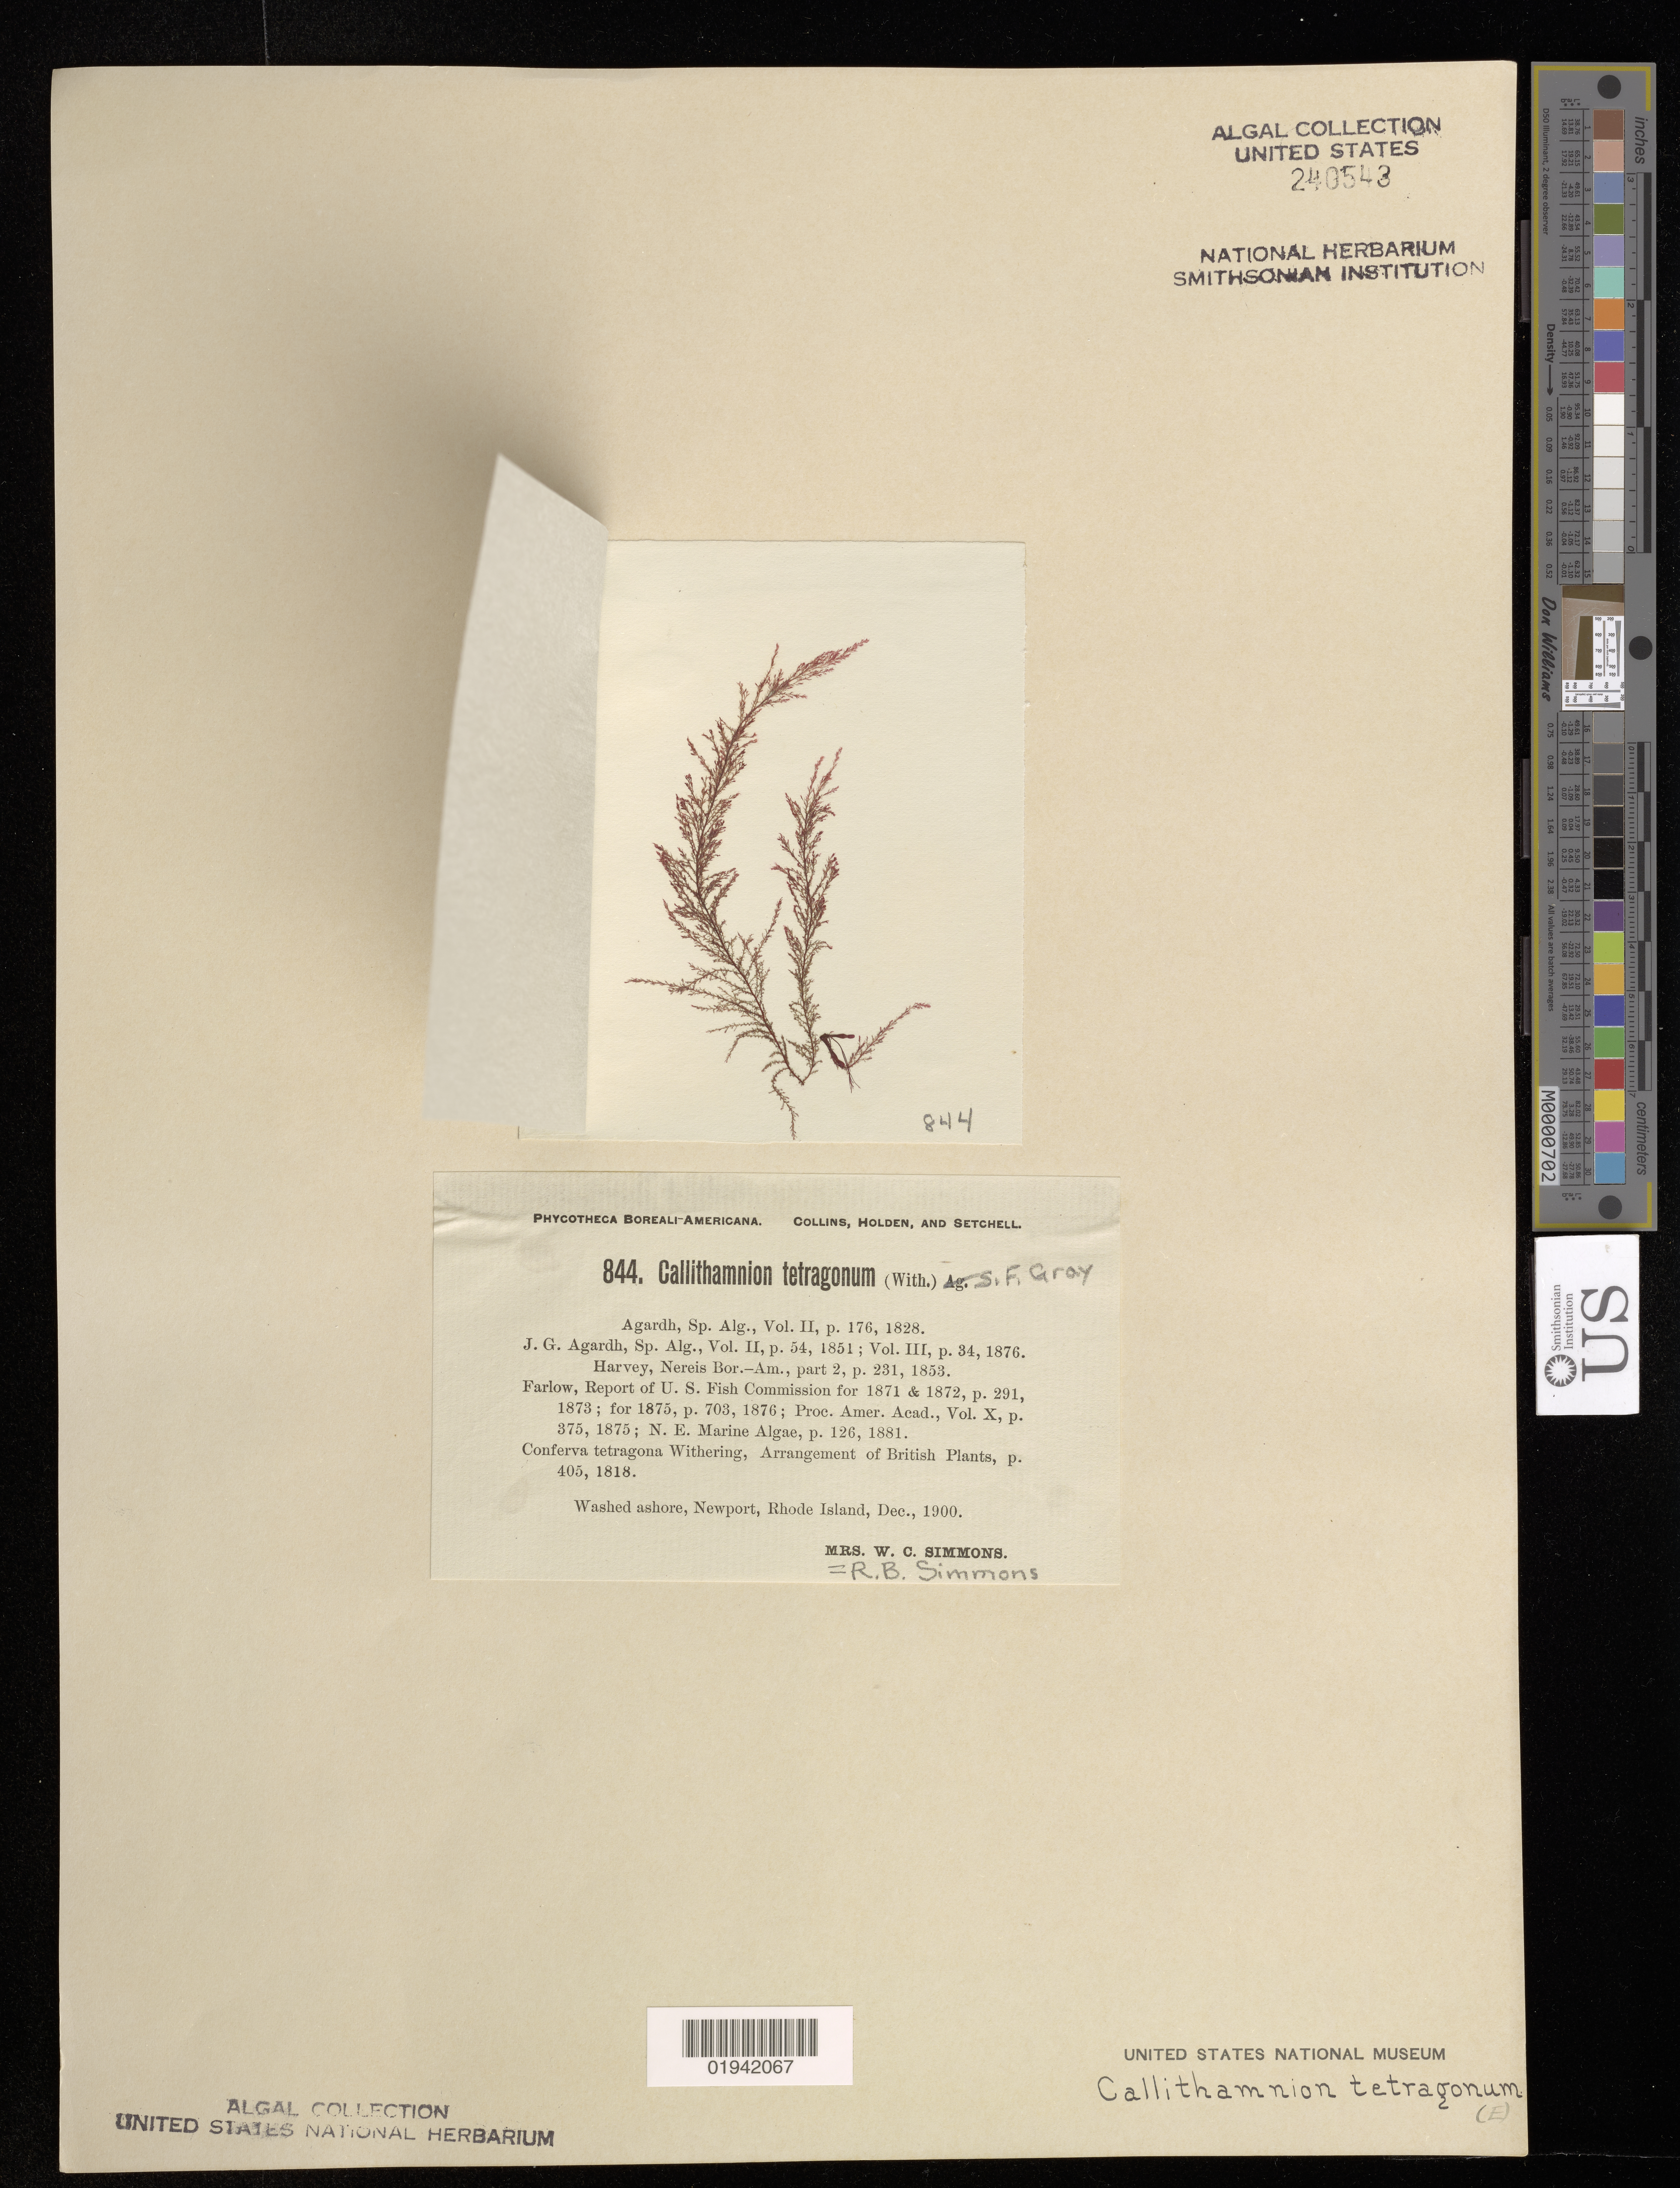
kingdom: Plantae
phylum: Rhodophyta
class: Florideophyceae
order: Ceramiales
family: Callithamniaceae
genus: Callithamnion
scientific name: Callithamnion tetragonum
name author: (With.) S.F. Gray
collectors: R. B. Simmons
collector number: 844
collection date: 1900-12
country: United States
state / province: Rhode Island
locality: Washed ashore, Newport.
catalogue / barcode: US 240543